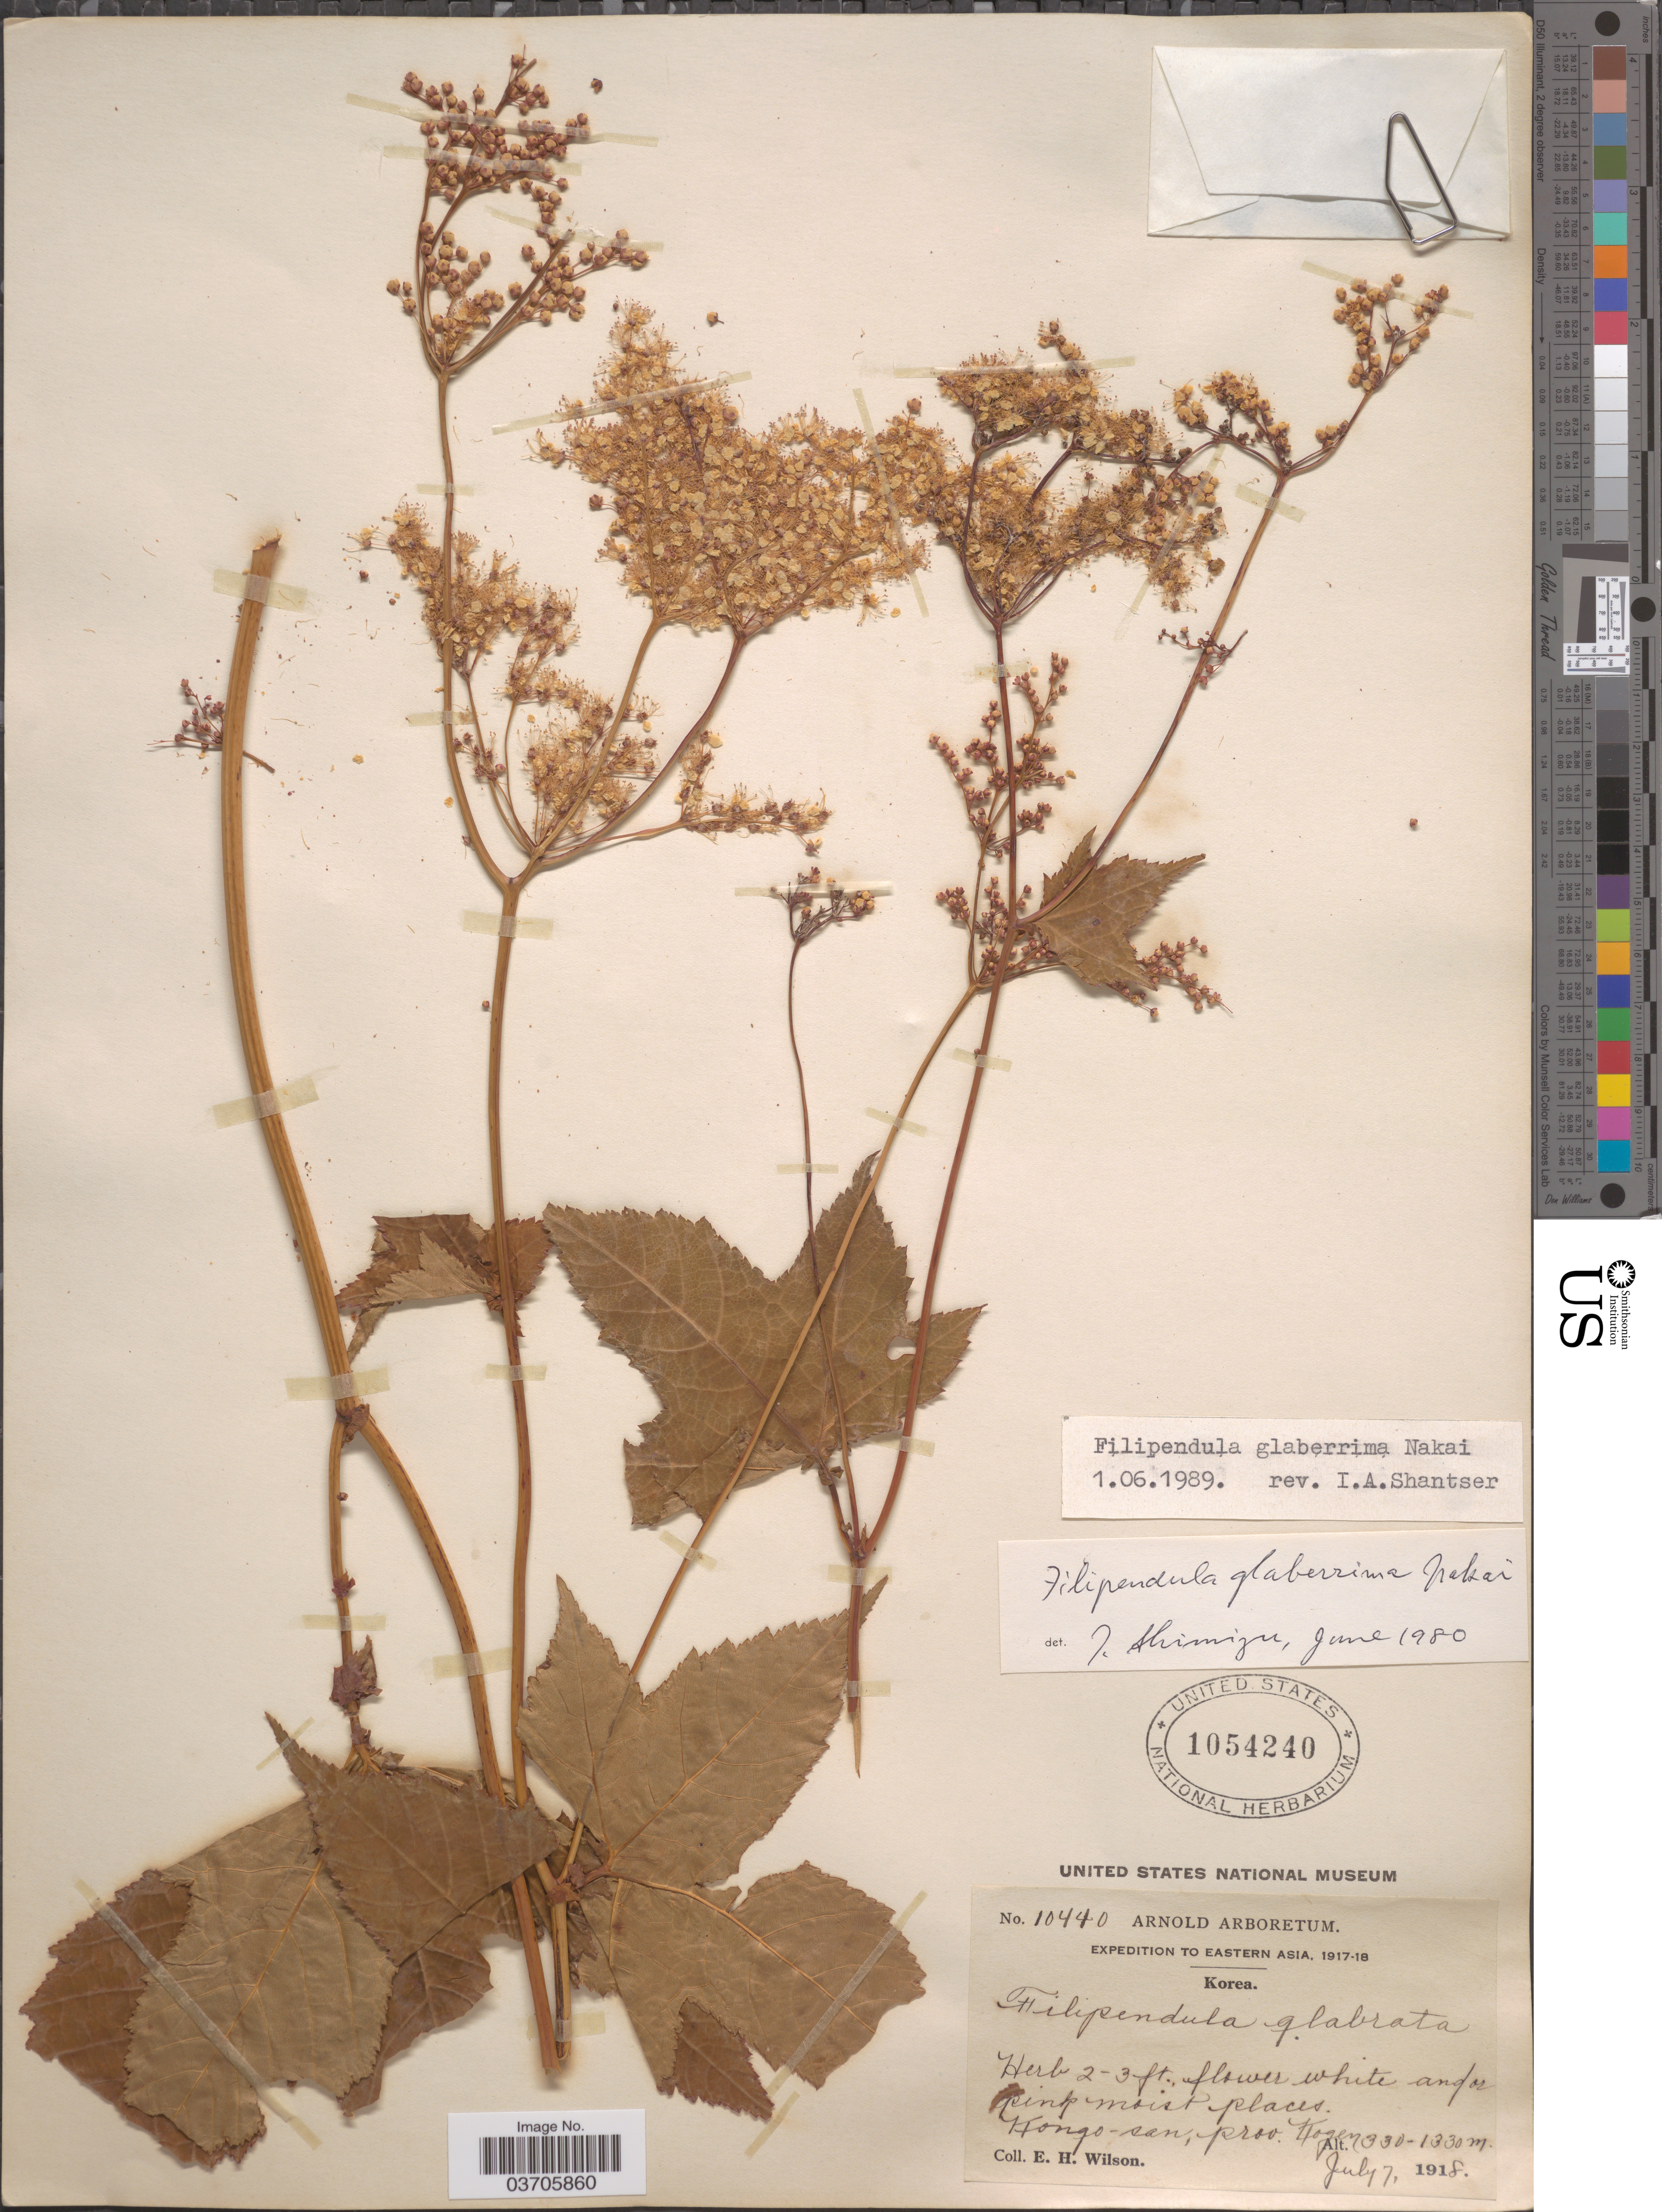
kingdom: Plantae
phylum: Tracheophyta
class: Magnoliopsida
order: Rosales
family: Rosaceae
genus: Filipendula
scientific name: Filipendula glaberrima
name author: Nakai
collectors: E. Wilson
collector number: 10440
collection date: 1918-07-07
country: North Korea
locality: Eastern Asia. Korea. Kongo-san, prov. Kogen.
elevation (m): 330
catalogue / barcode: US 1054240